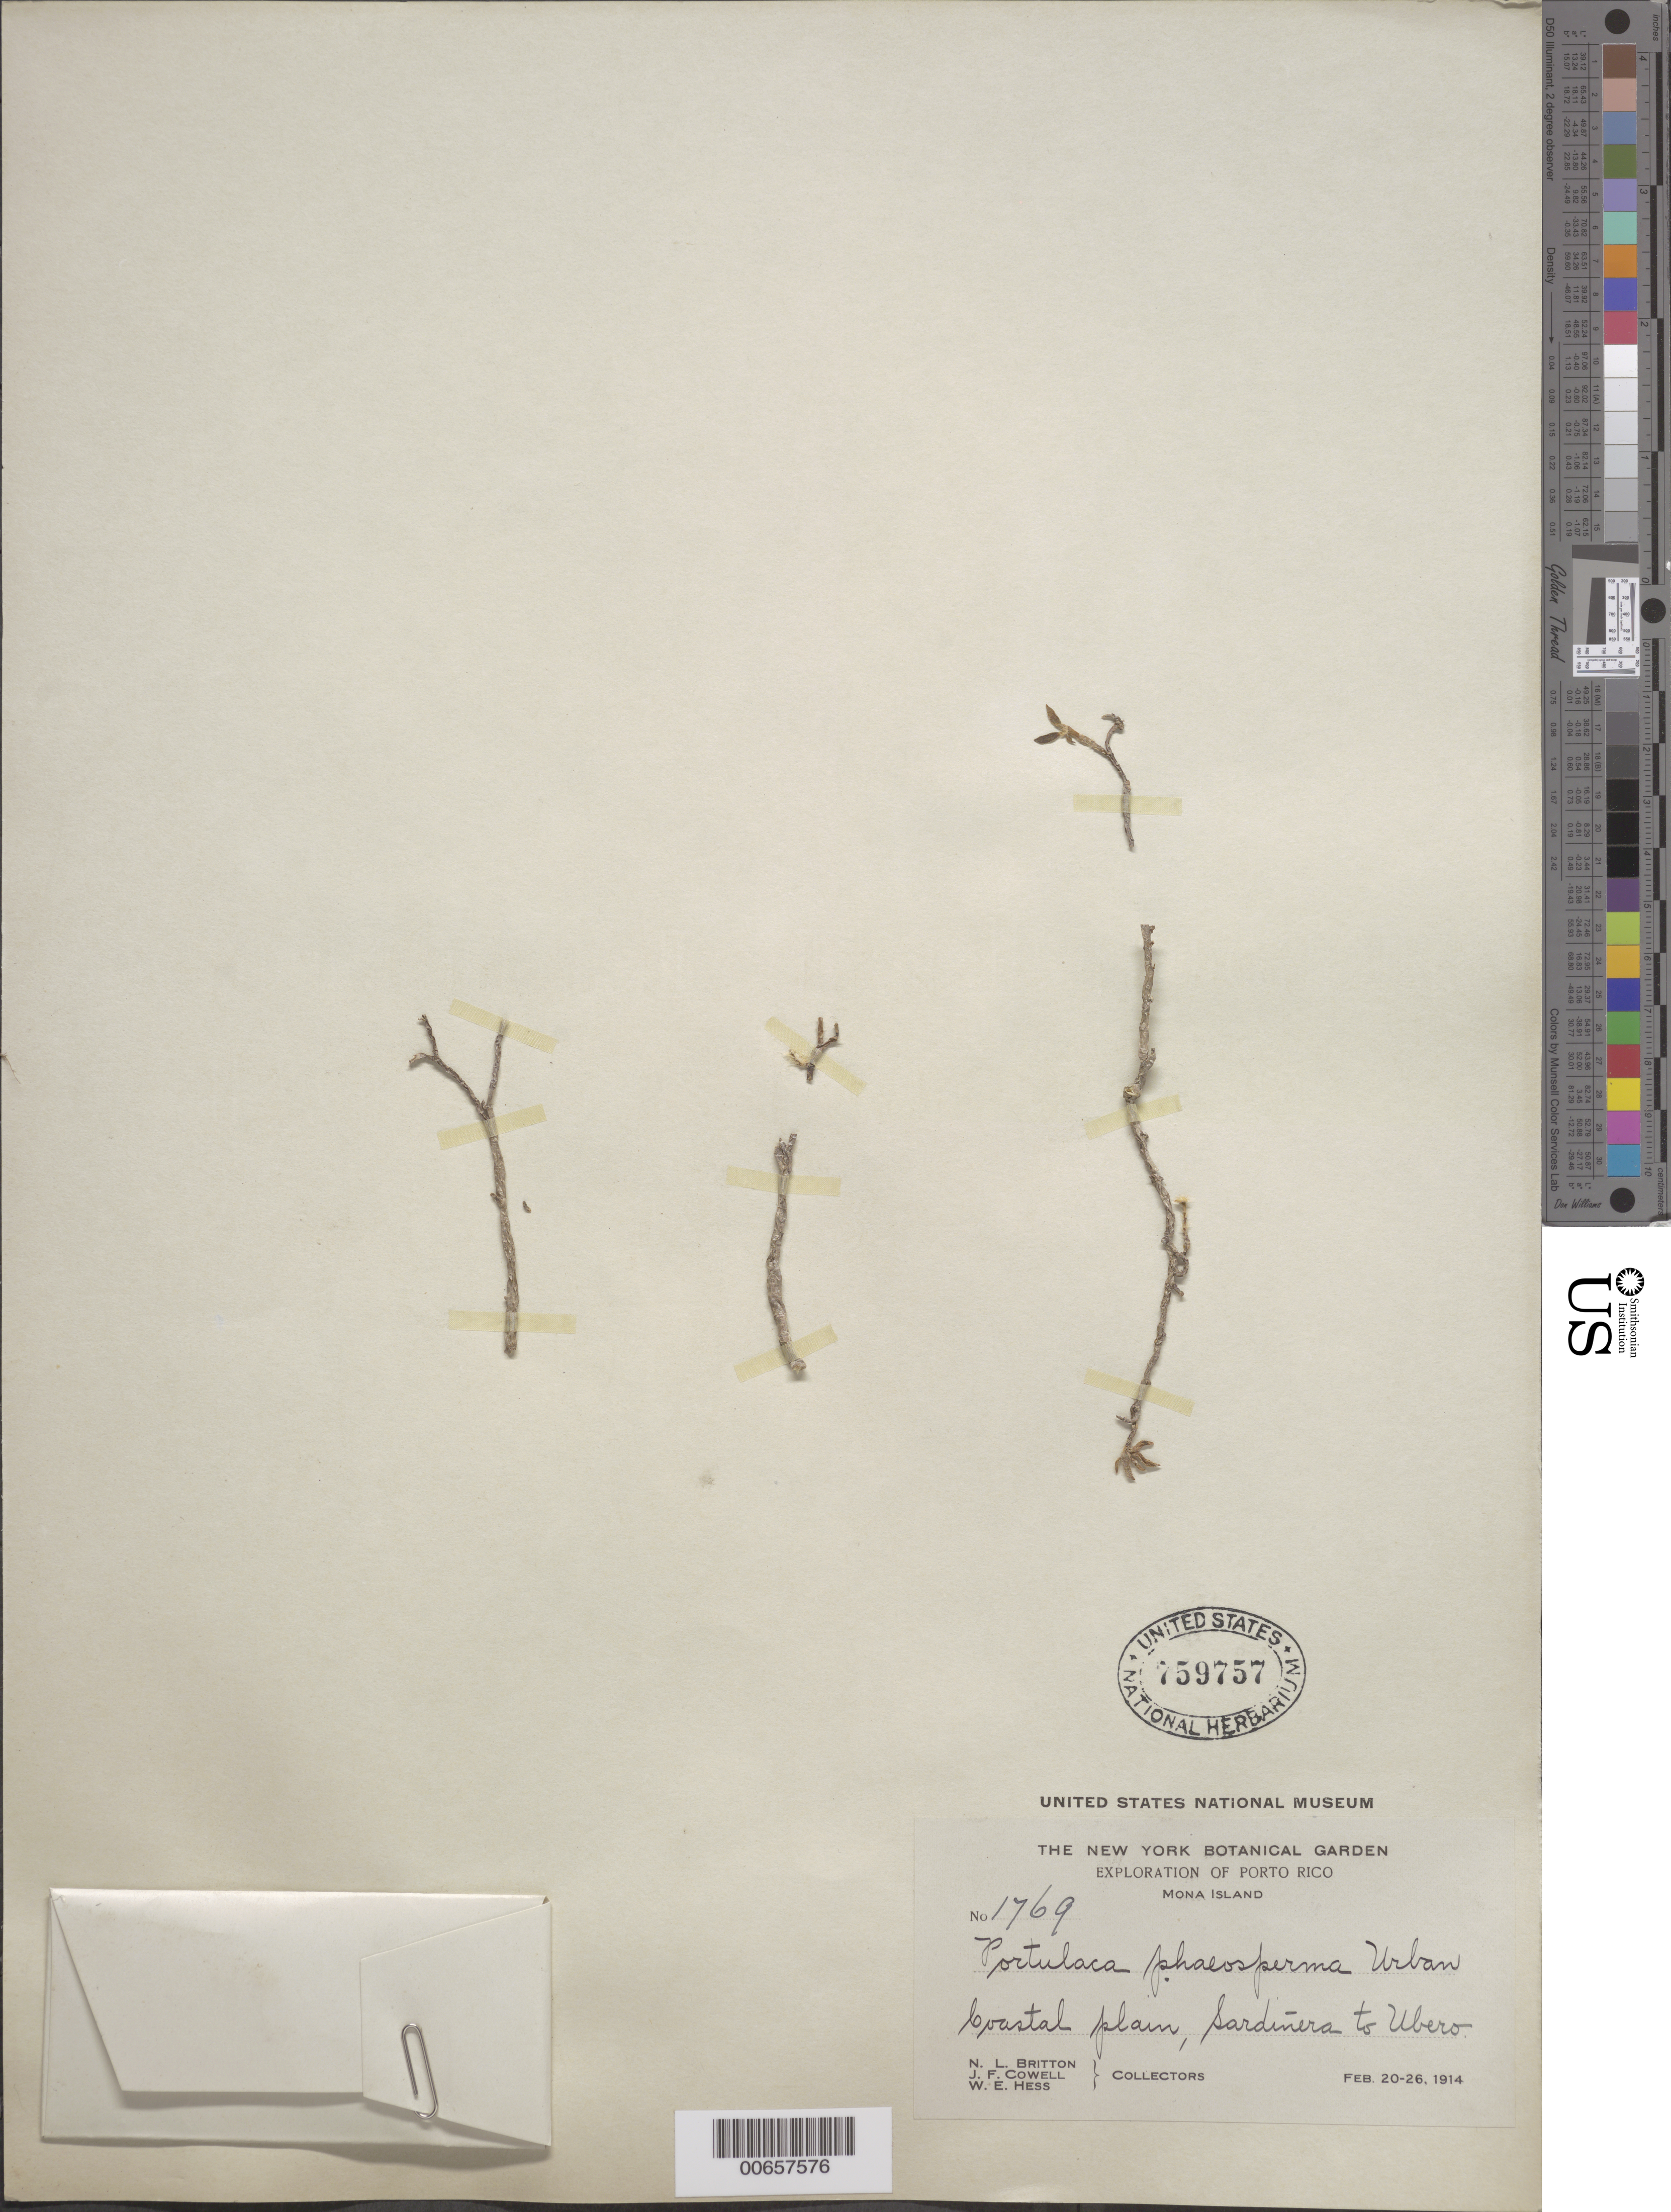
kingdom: Plantae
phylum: Tracheophyta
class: Magnoliopsida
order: Caryophyllales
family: Portulacaceae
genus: Portulaca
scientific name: Portulaca phaeosperma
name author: Urb.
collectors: N. Britton, J. F. Cowell & W. Hess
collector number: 1769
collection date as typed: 20 Feb 1914 to 26 Feb 1914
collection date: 1914-02-20/1914-02-26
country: Puerto Rico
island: Mona Island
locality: Coastal Plain, Sardinera to Utero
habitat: Coastal plain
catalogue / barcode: US 759757